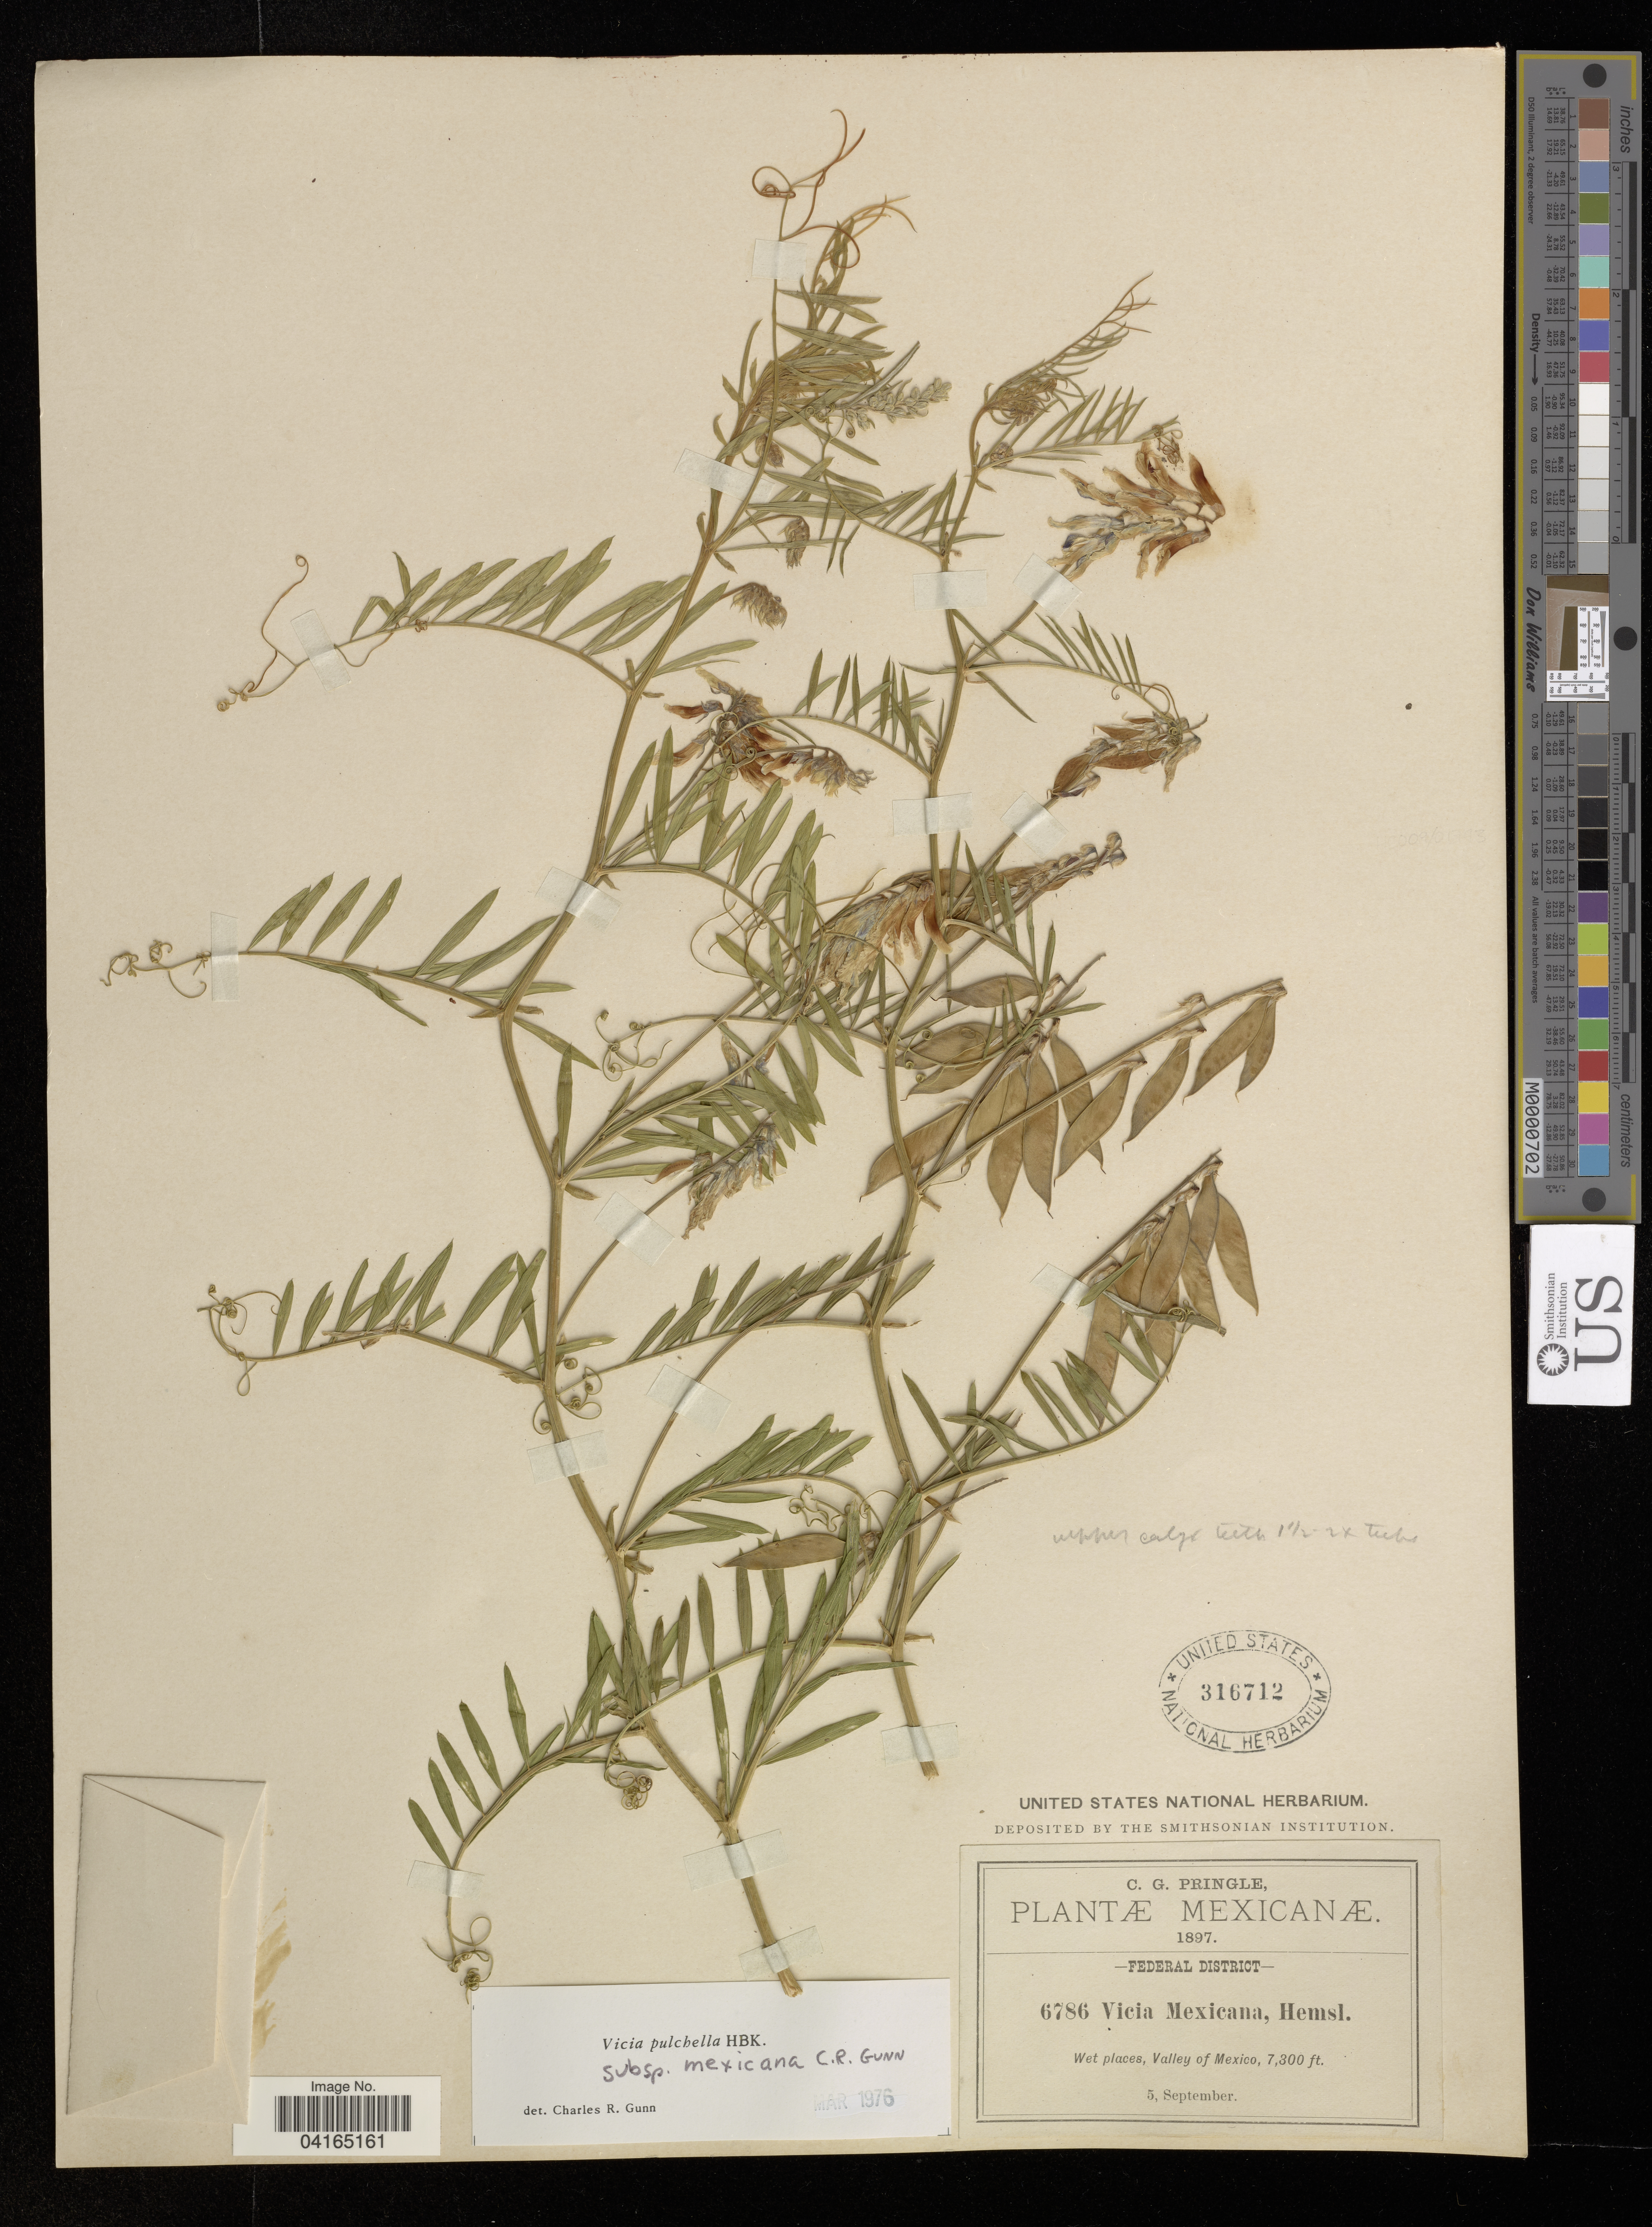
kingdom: Plantae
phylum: Tracheophyta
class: Magnoliopsida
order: Fabales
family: Fabaceae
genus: Vicia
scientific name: Vicia pulchella subsp. mexicana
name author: (Hemsl.) C.R. Gunn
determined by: Hechenleitner, Paulina, RBG Edinburgh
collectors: C. G. Pringle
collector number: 6786?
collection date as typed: SEP 5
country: Mexico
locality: Valley of Mexico.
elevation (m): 2225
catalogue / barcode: US 316712